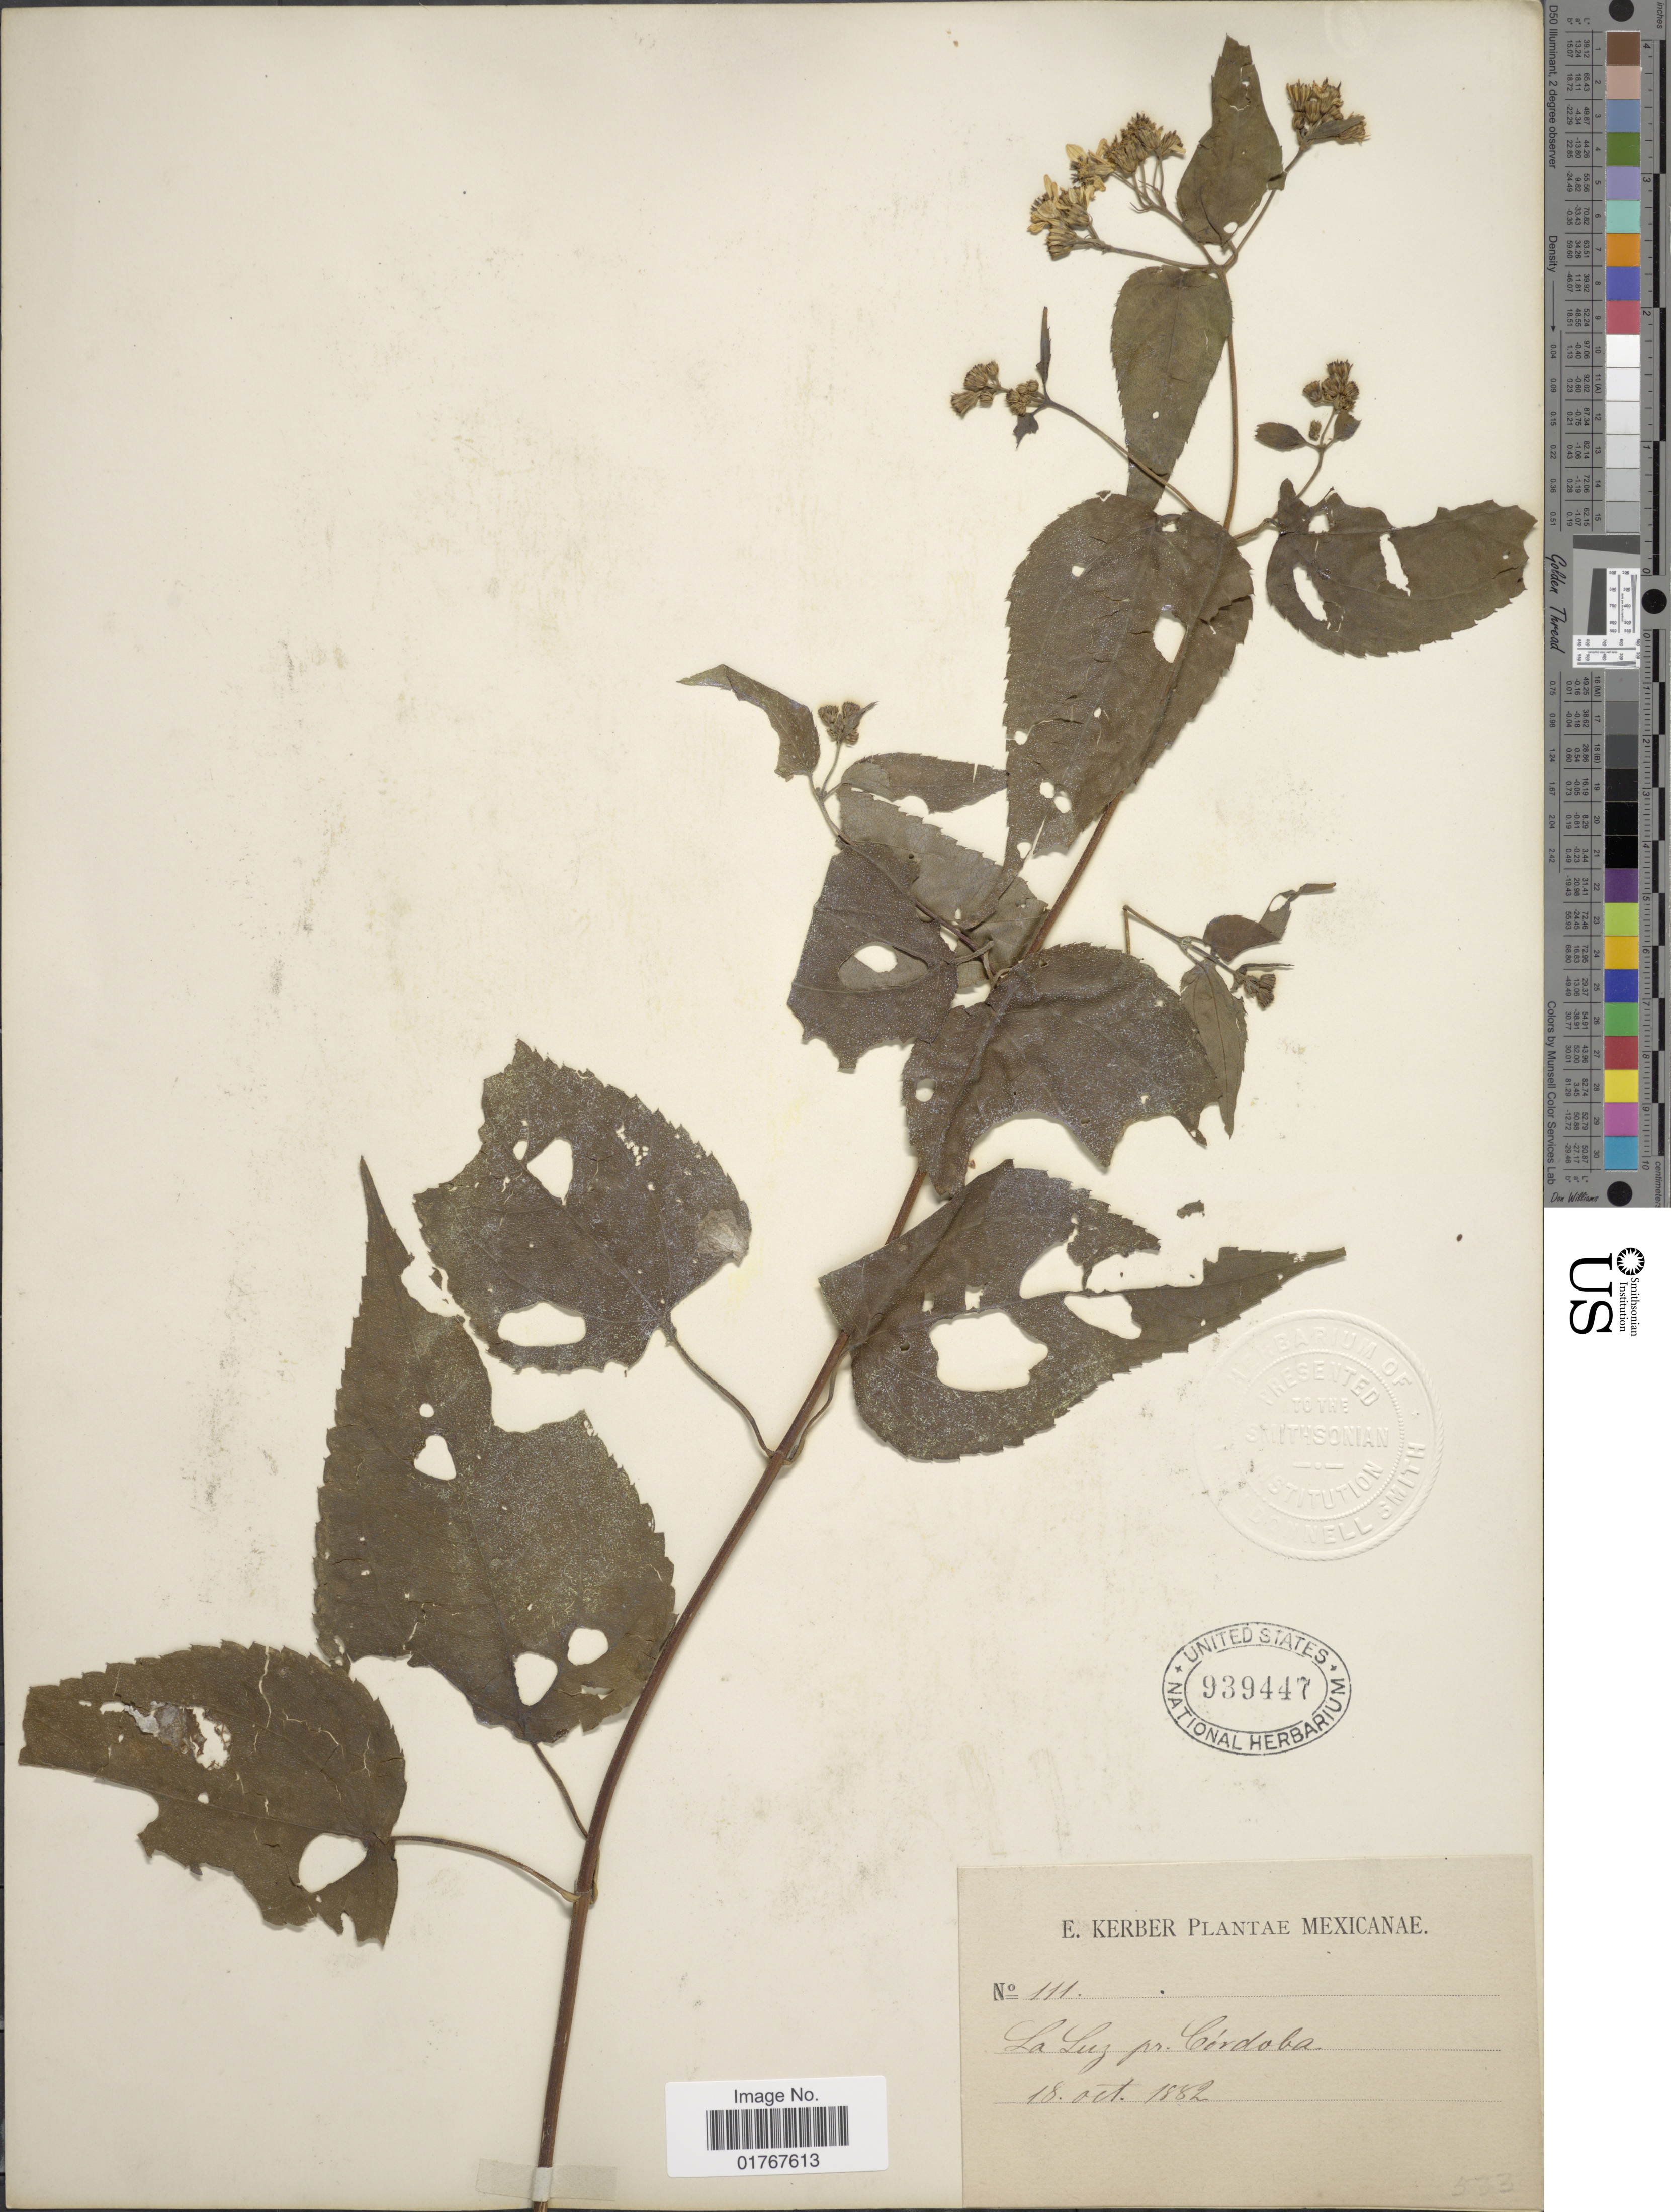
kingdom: Plantae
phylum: Tracheophyta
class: Magnoliopsida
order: Asterales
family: Asteraceae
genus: Viguiera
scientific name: Viguiera cordata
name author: (Hook. & Arn.) D'Arcy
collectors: E. Kerber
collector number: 111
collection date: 1882-10-18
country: Mexico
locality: La Luz pr Córdoba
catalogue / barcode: US 939447